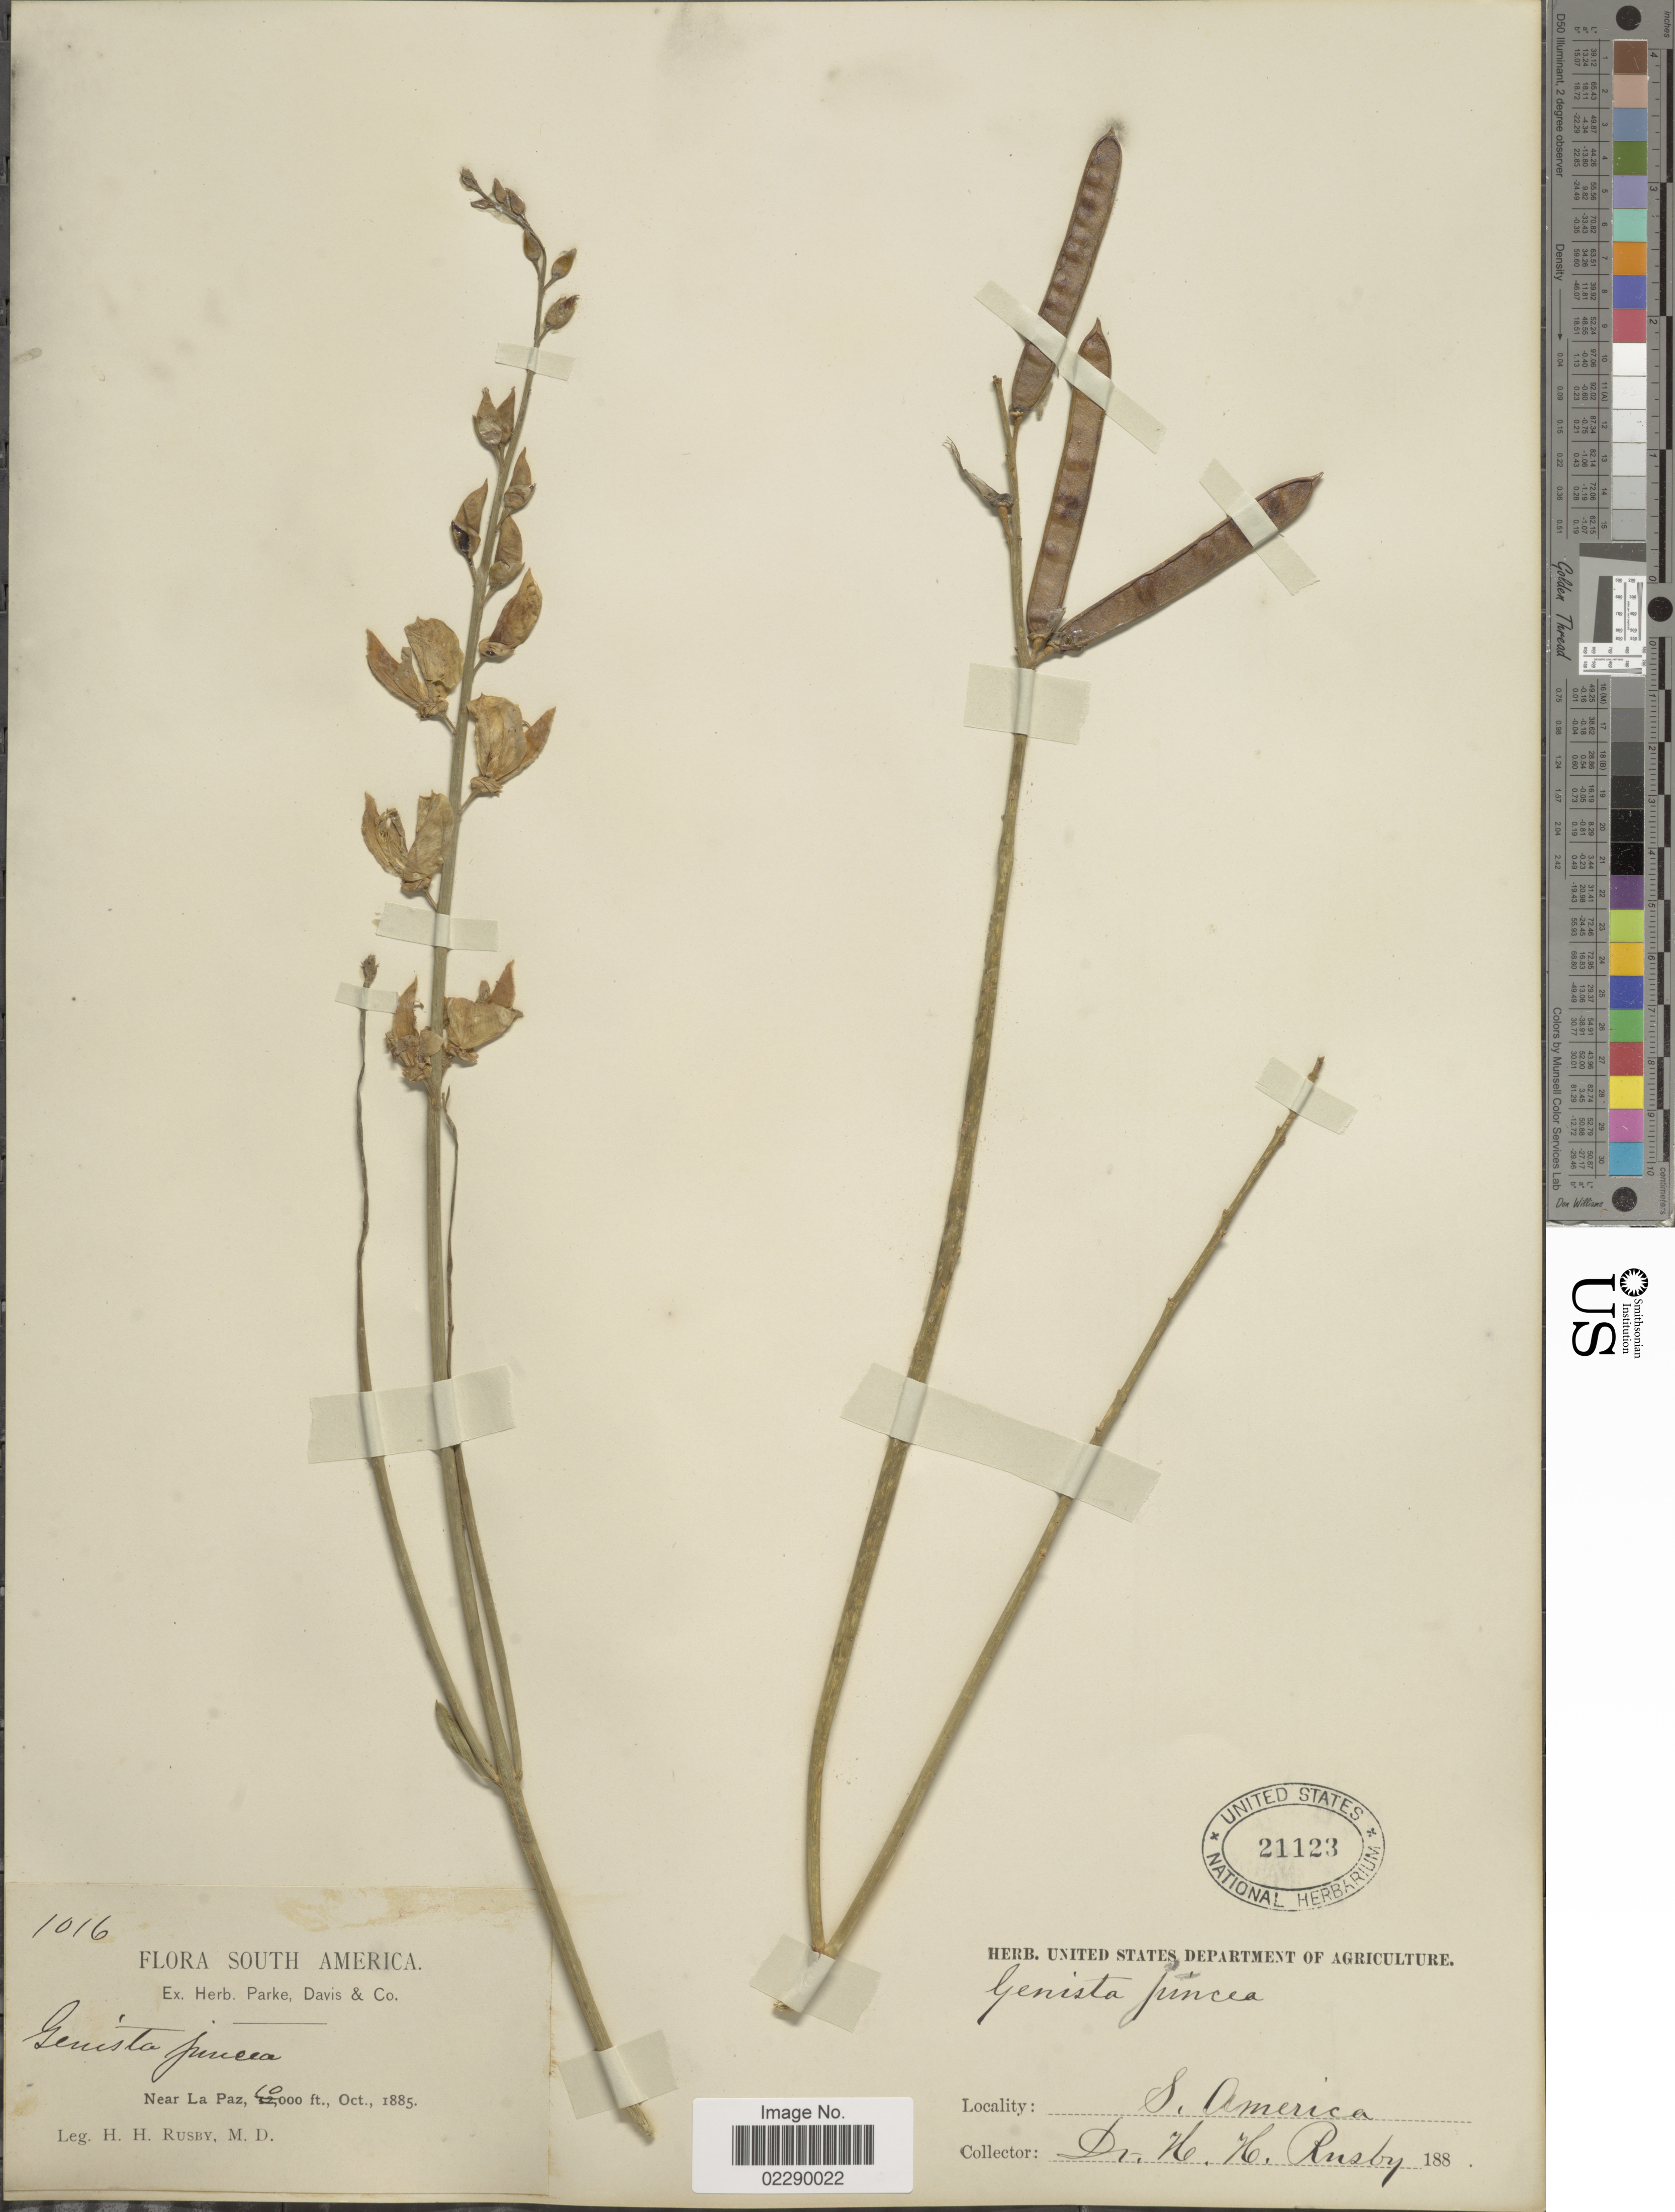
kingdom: Plantae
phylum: Tracheophyta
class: Magnoliopsida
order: Fabales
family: Fabaceae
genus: Spartium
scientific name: Spartium junceum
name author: L.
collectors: H. H. Rusby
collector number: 1016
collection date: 1885-10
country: Bolivia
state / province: La Paz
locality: Near La Paz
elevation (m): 3048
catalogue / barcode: US 21123